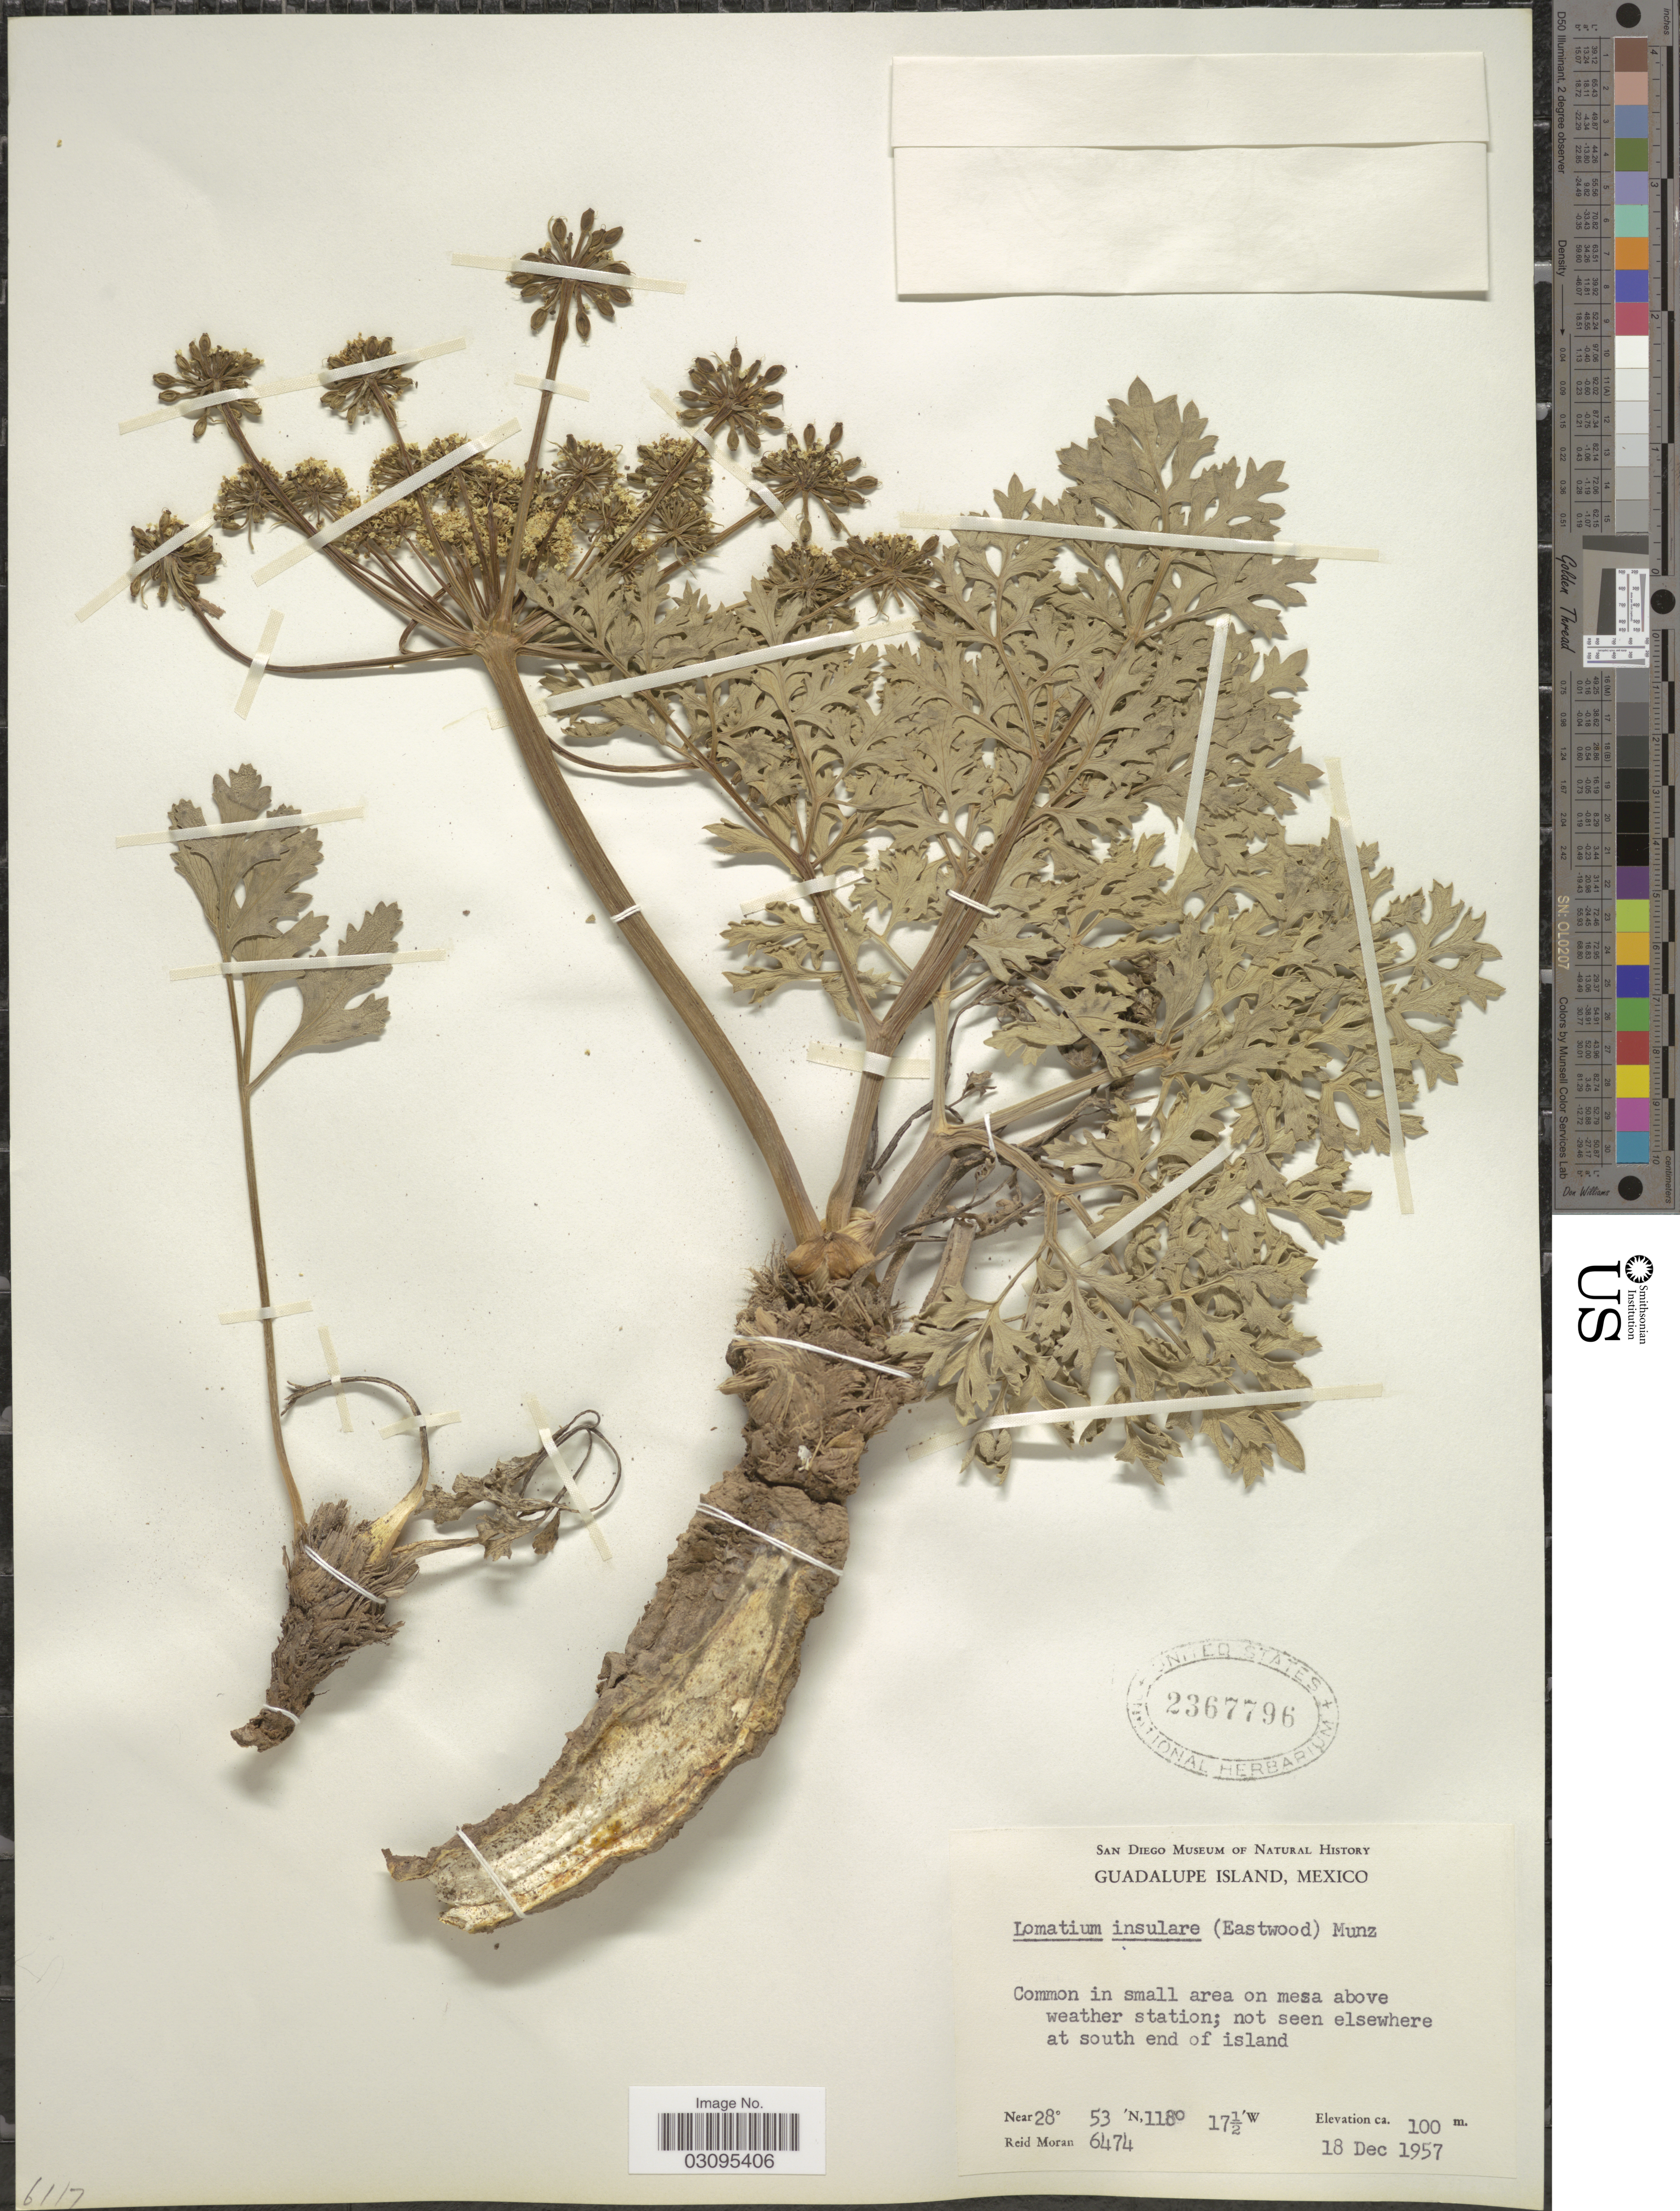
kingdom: Plantae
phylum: Tracheophyta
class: Magnoliopsida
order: Apiales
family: Apiaceae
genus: Lomatium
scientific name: Lomatium insulare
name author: (Eastw.) Munz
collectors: R. Moran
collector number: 6474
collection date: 1957-12-18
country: Mexico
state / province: Baja California Norte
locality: Guadalupe Island, Common in small area on mesa above weather station; not seen elsewhere at south end of island.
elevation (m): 100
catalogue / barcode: US 2367796